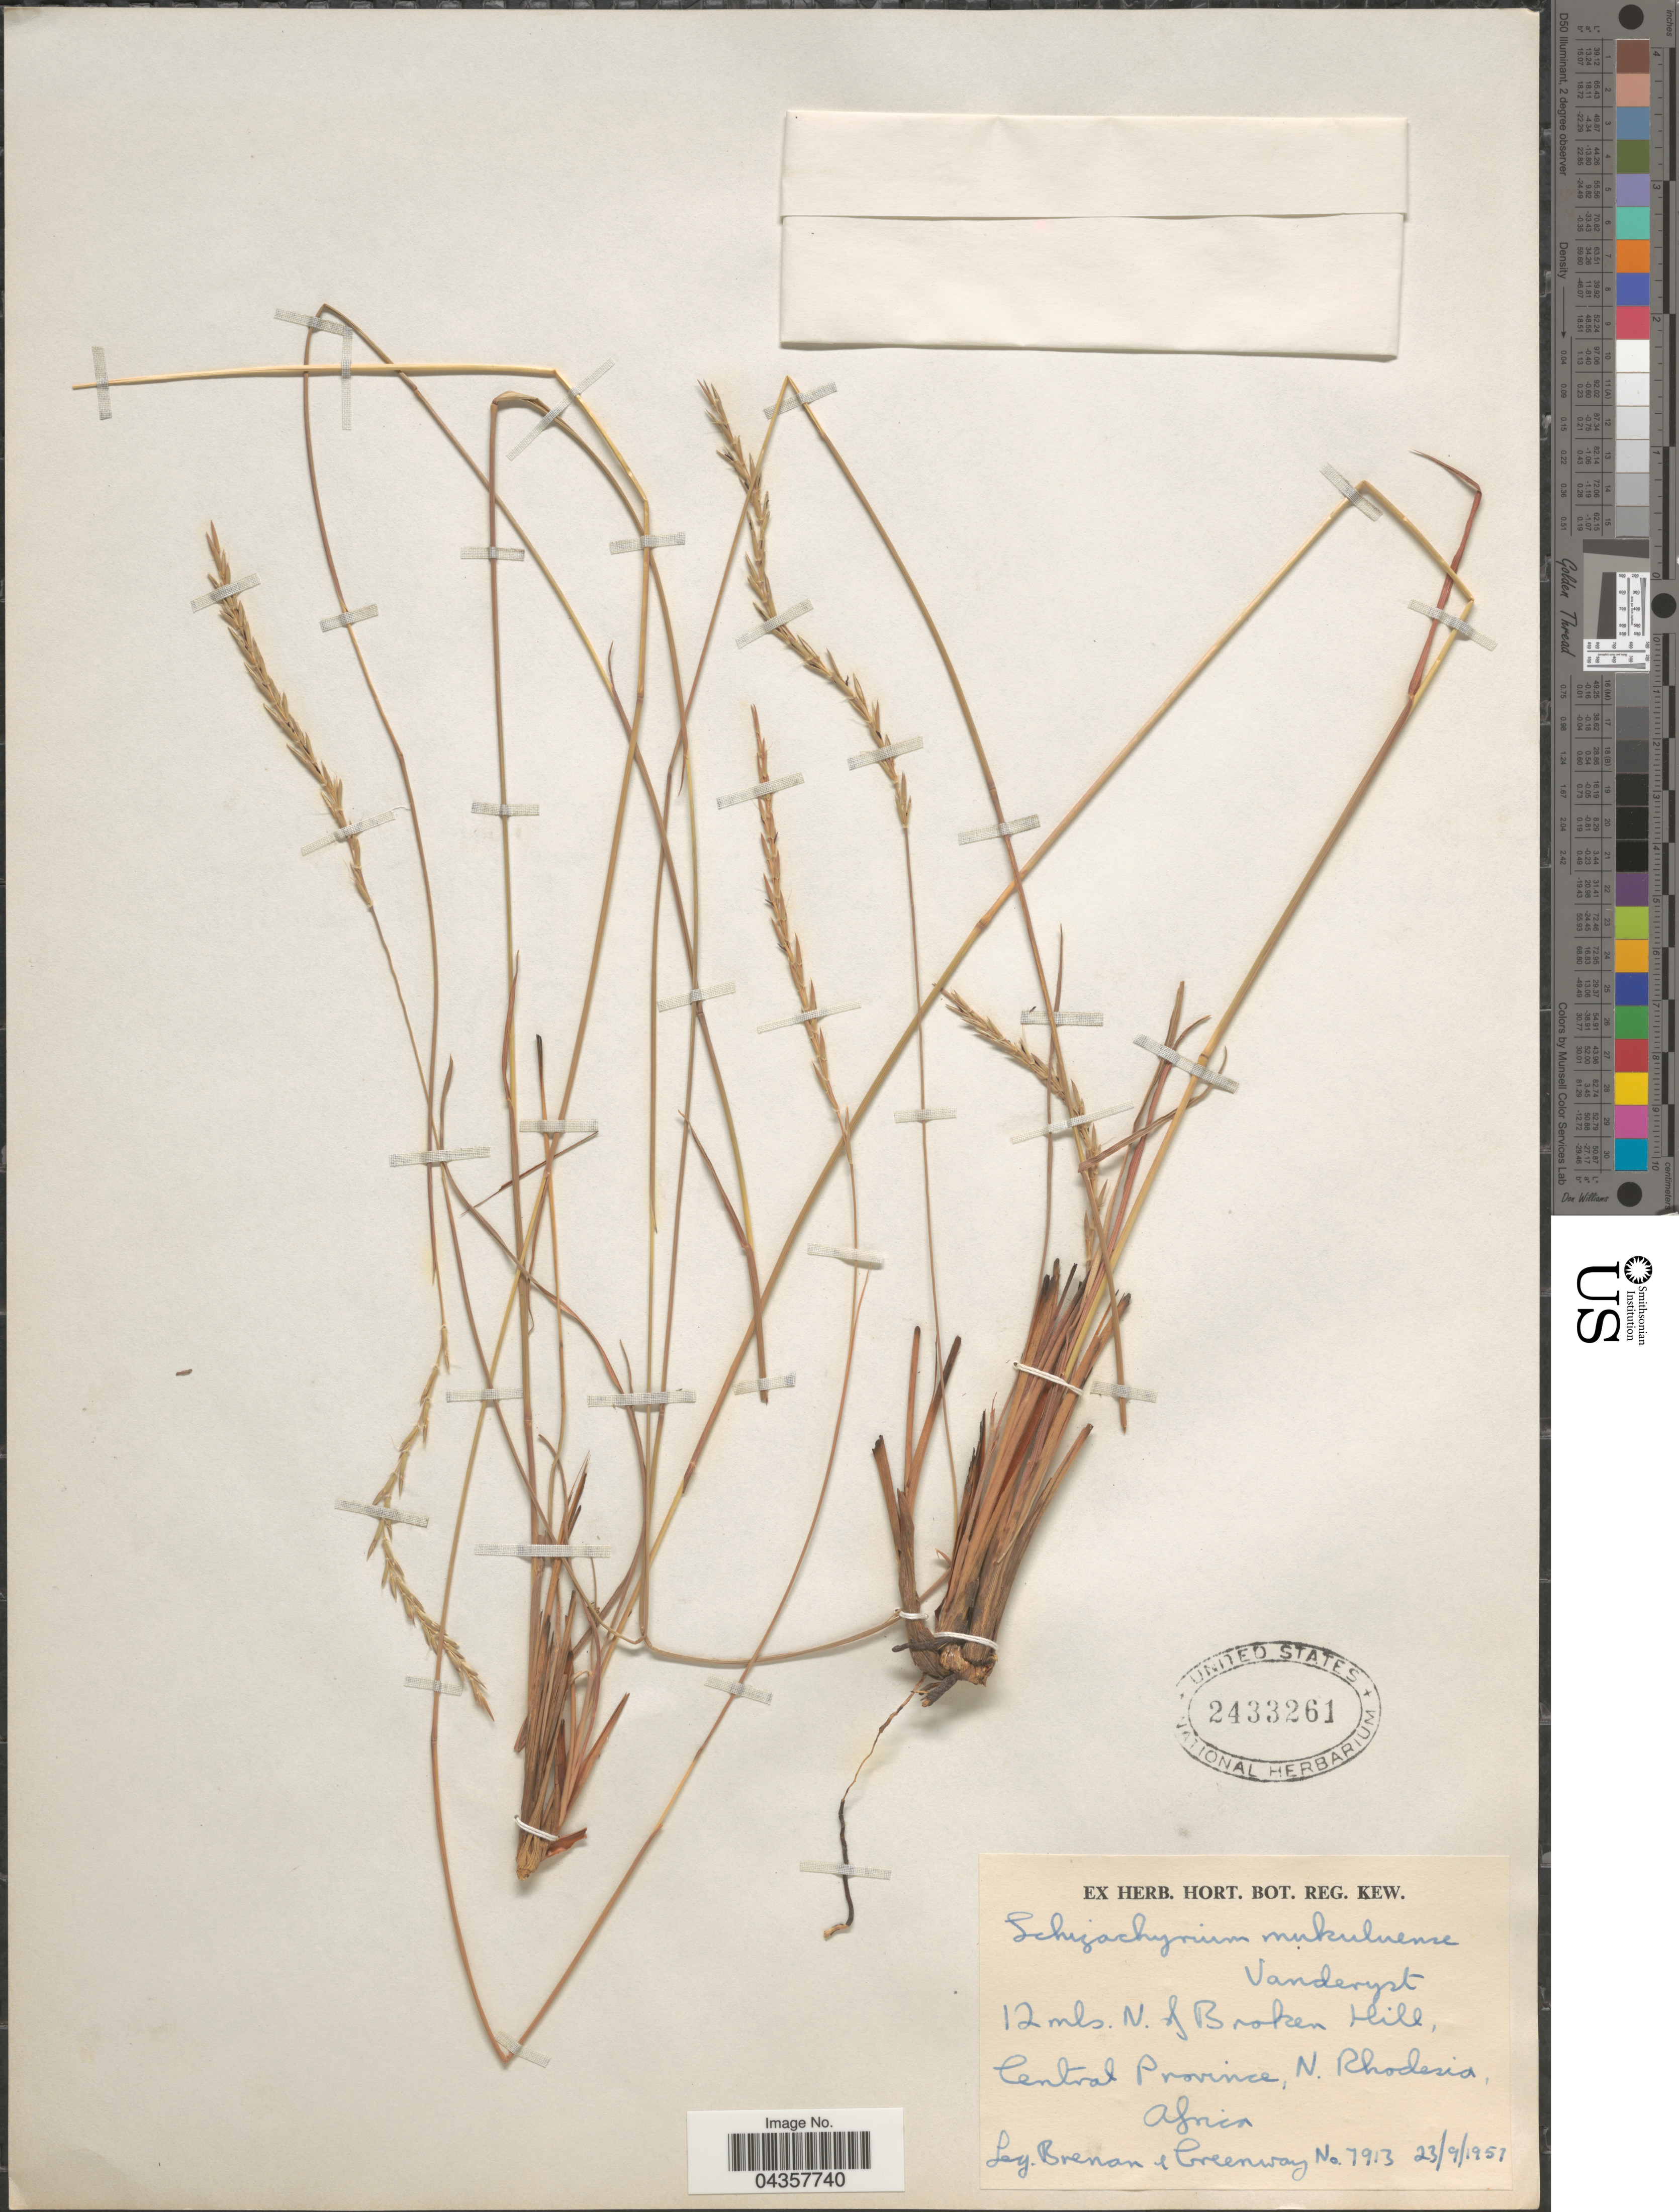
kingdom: Plantae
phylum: Tracheophyta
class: Liliopsida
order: Poales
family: Poaceae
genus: Schizachyrium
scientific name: Schizachyrium mukuluense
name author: Vanderyst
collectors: Brenan & Greenway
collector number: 7913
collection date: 1951-09-23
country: Zambia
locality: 12 mls. N. of Broken Hill, Central Province, N. Rhodesia.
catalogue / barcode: US 2433261